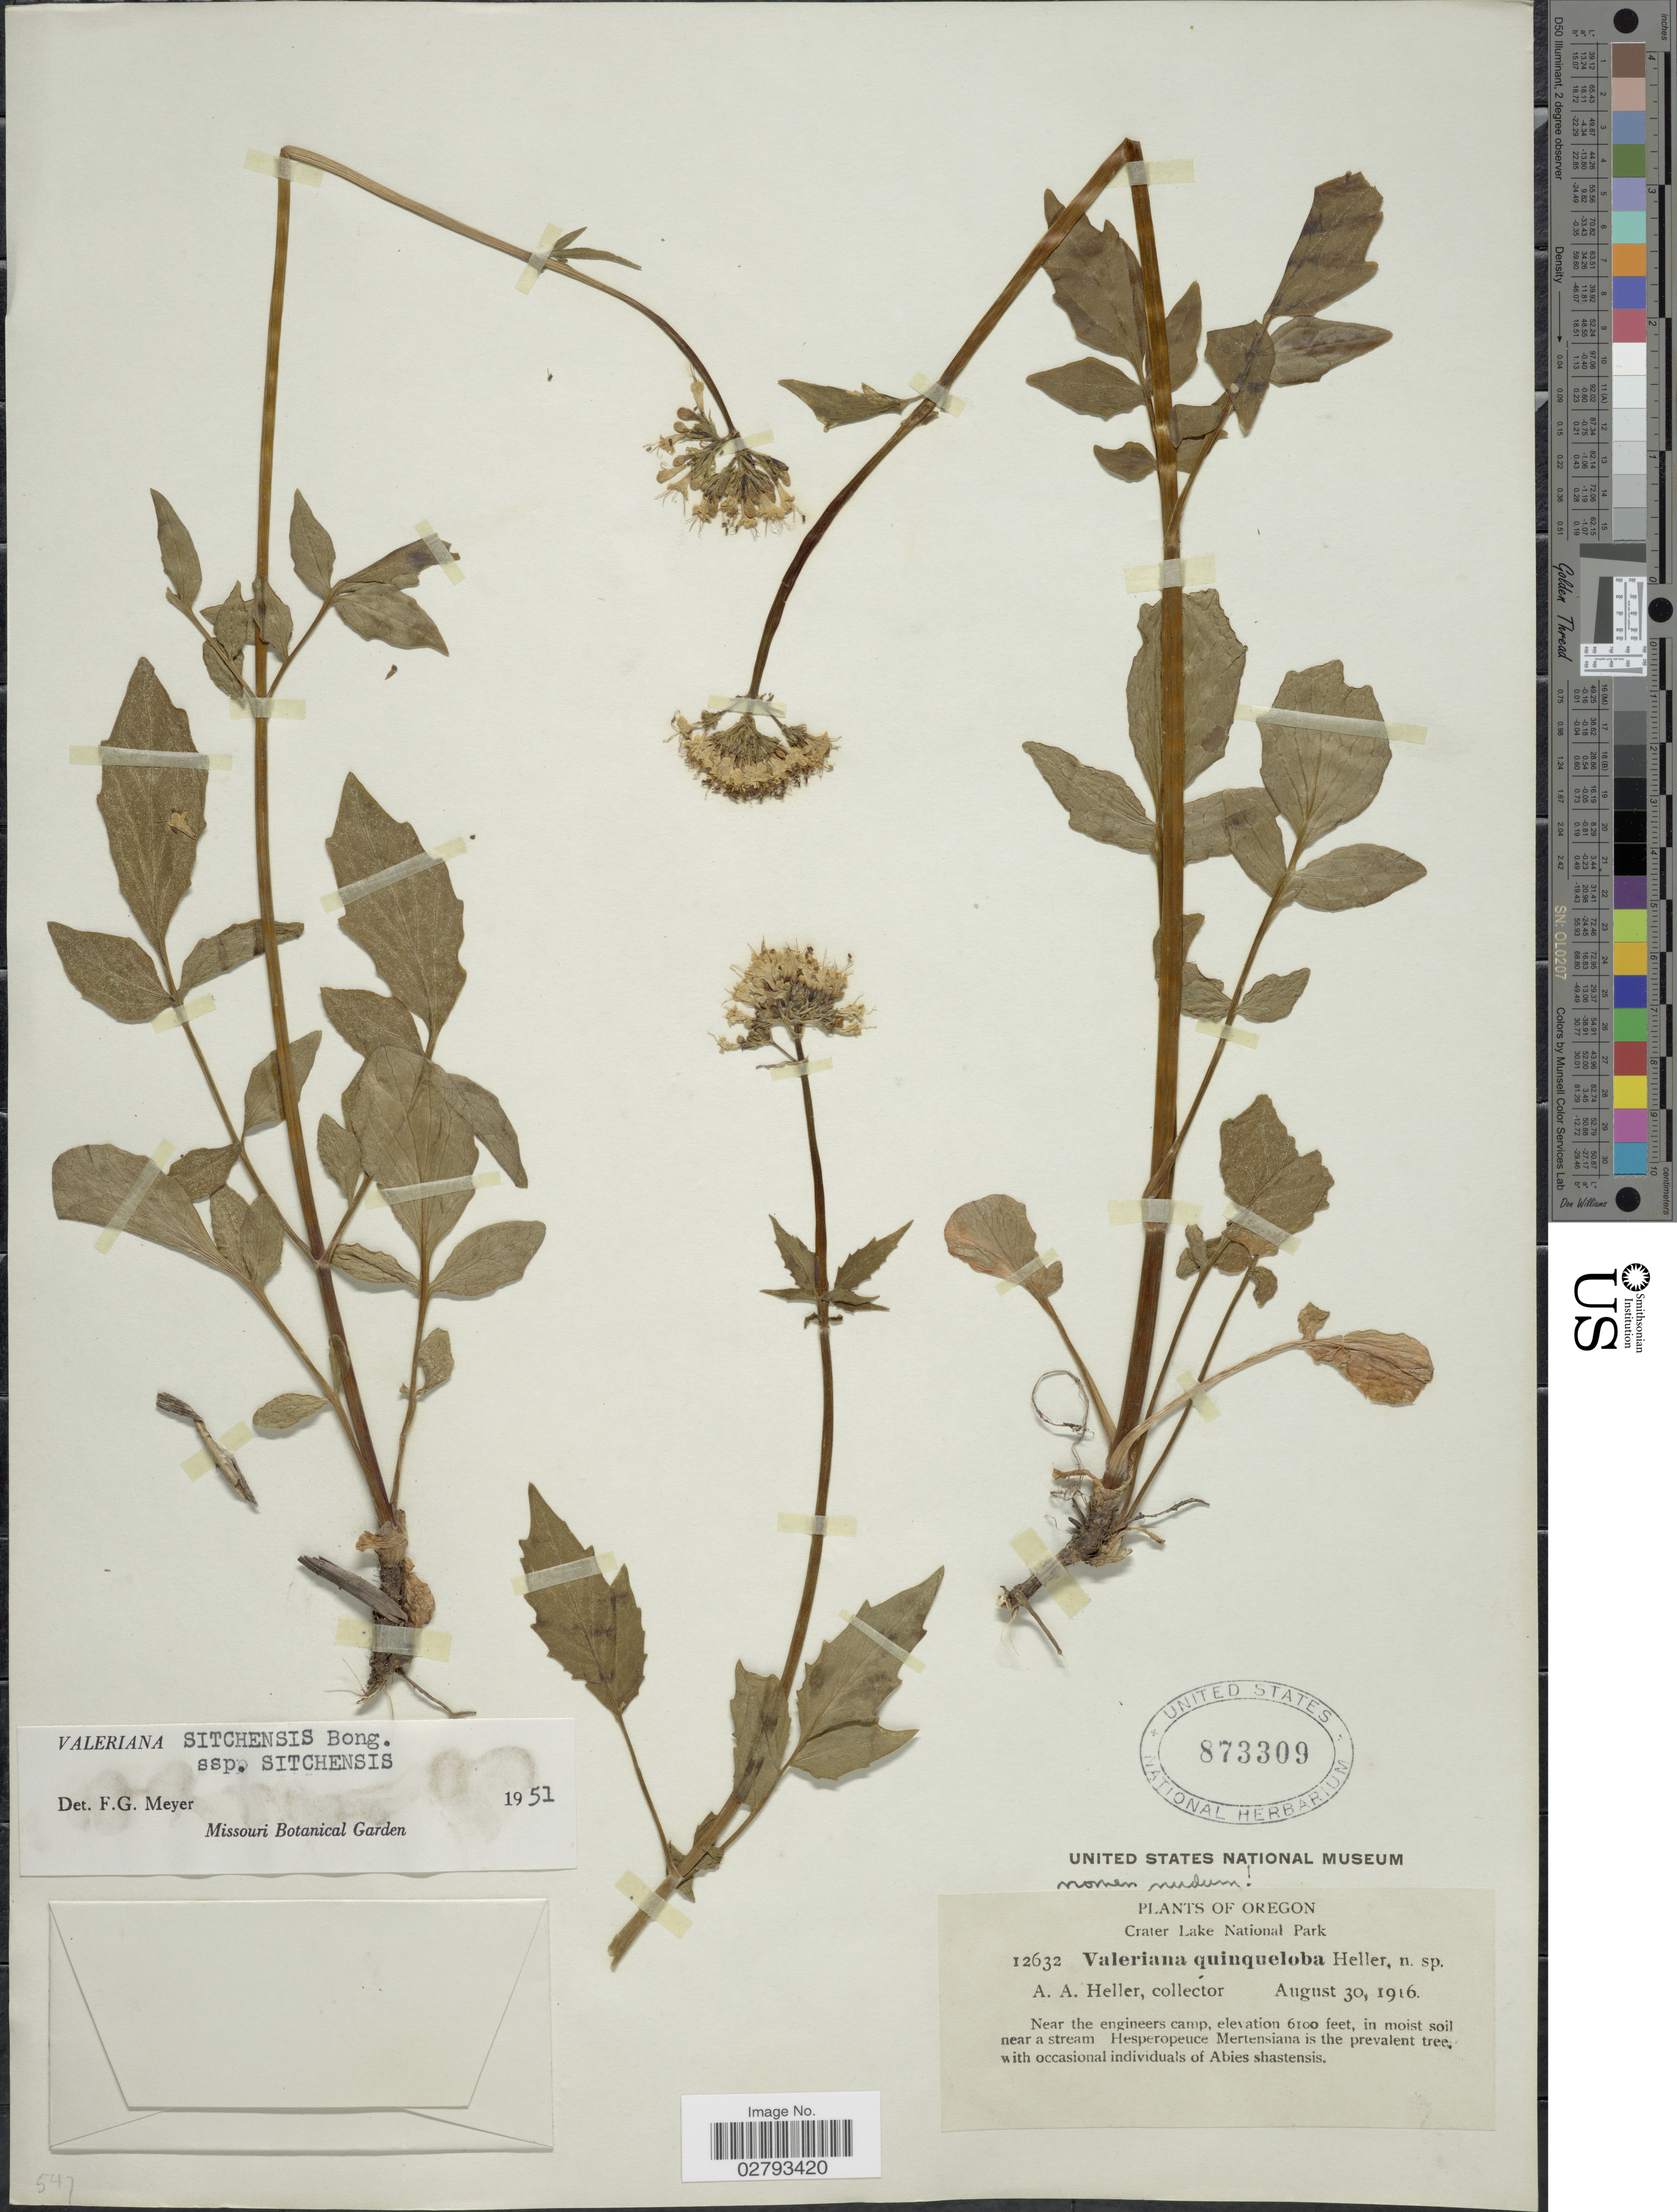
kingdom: Plantae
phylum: Tracheophyta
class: Magnoliopsida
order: Dipsacales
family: Caprifoliaceae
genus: Valeriana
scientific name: Valeriana sitchensis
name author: Bong.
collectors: A. A. Heller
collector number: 12632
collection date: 1916-08-30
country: United States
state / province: Oregon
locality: Crater Lake National Park. Near the engineers camp.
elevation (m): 1859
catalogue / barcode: US 873309